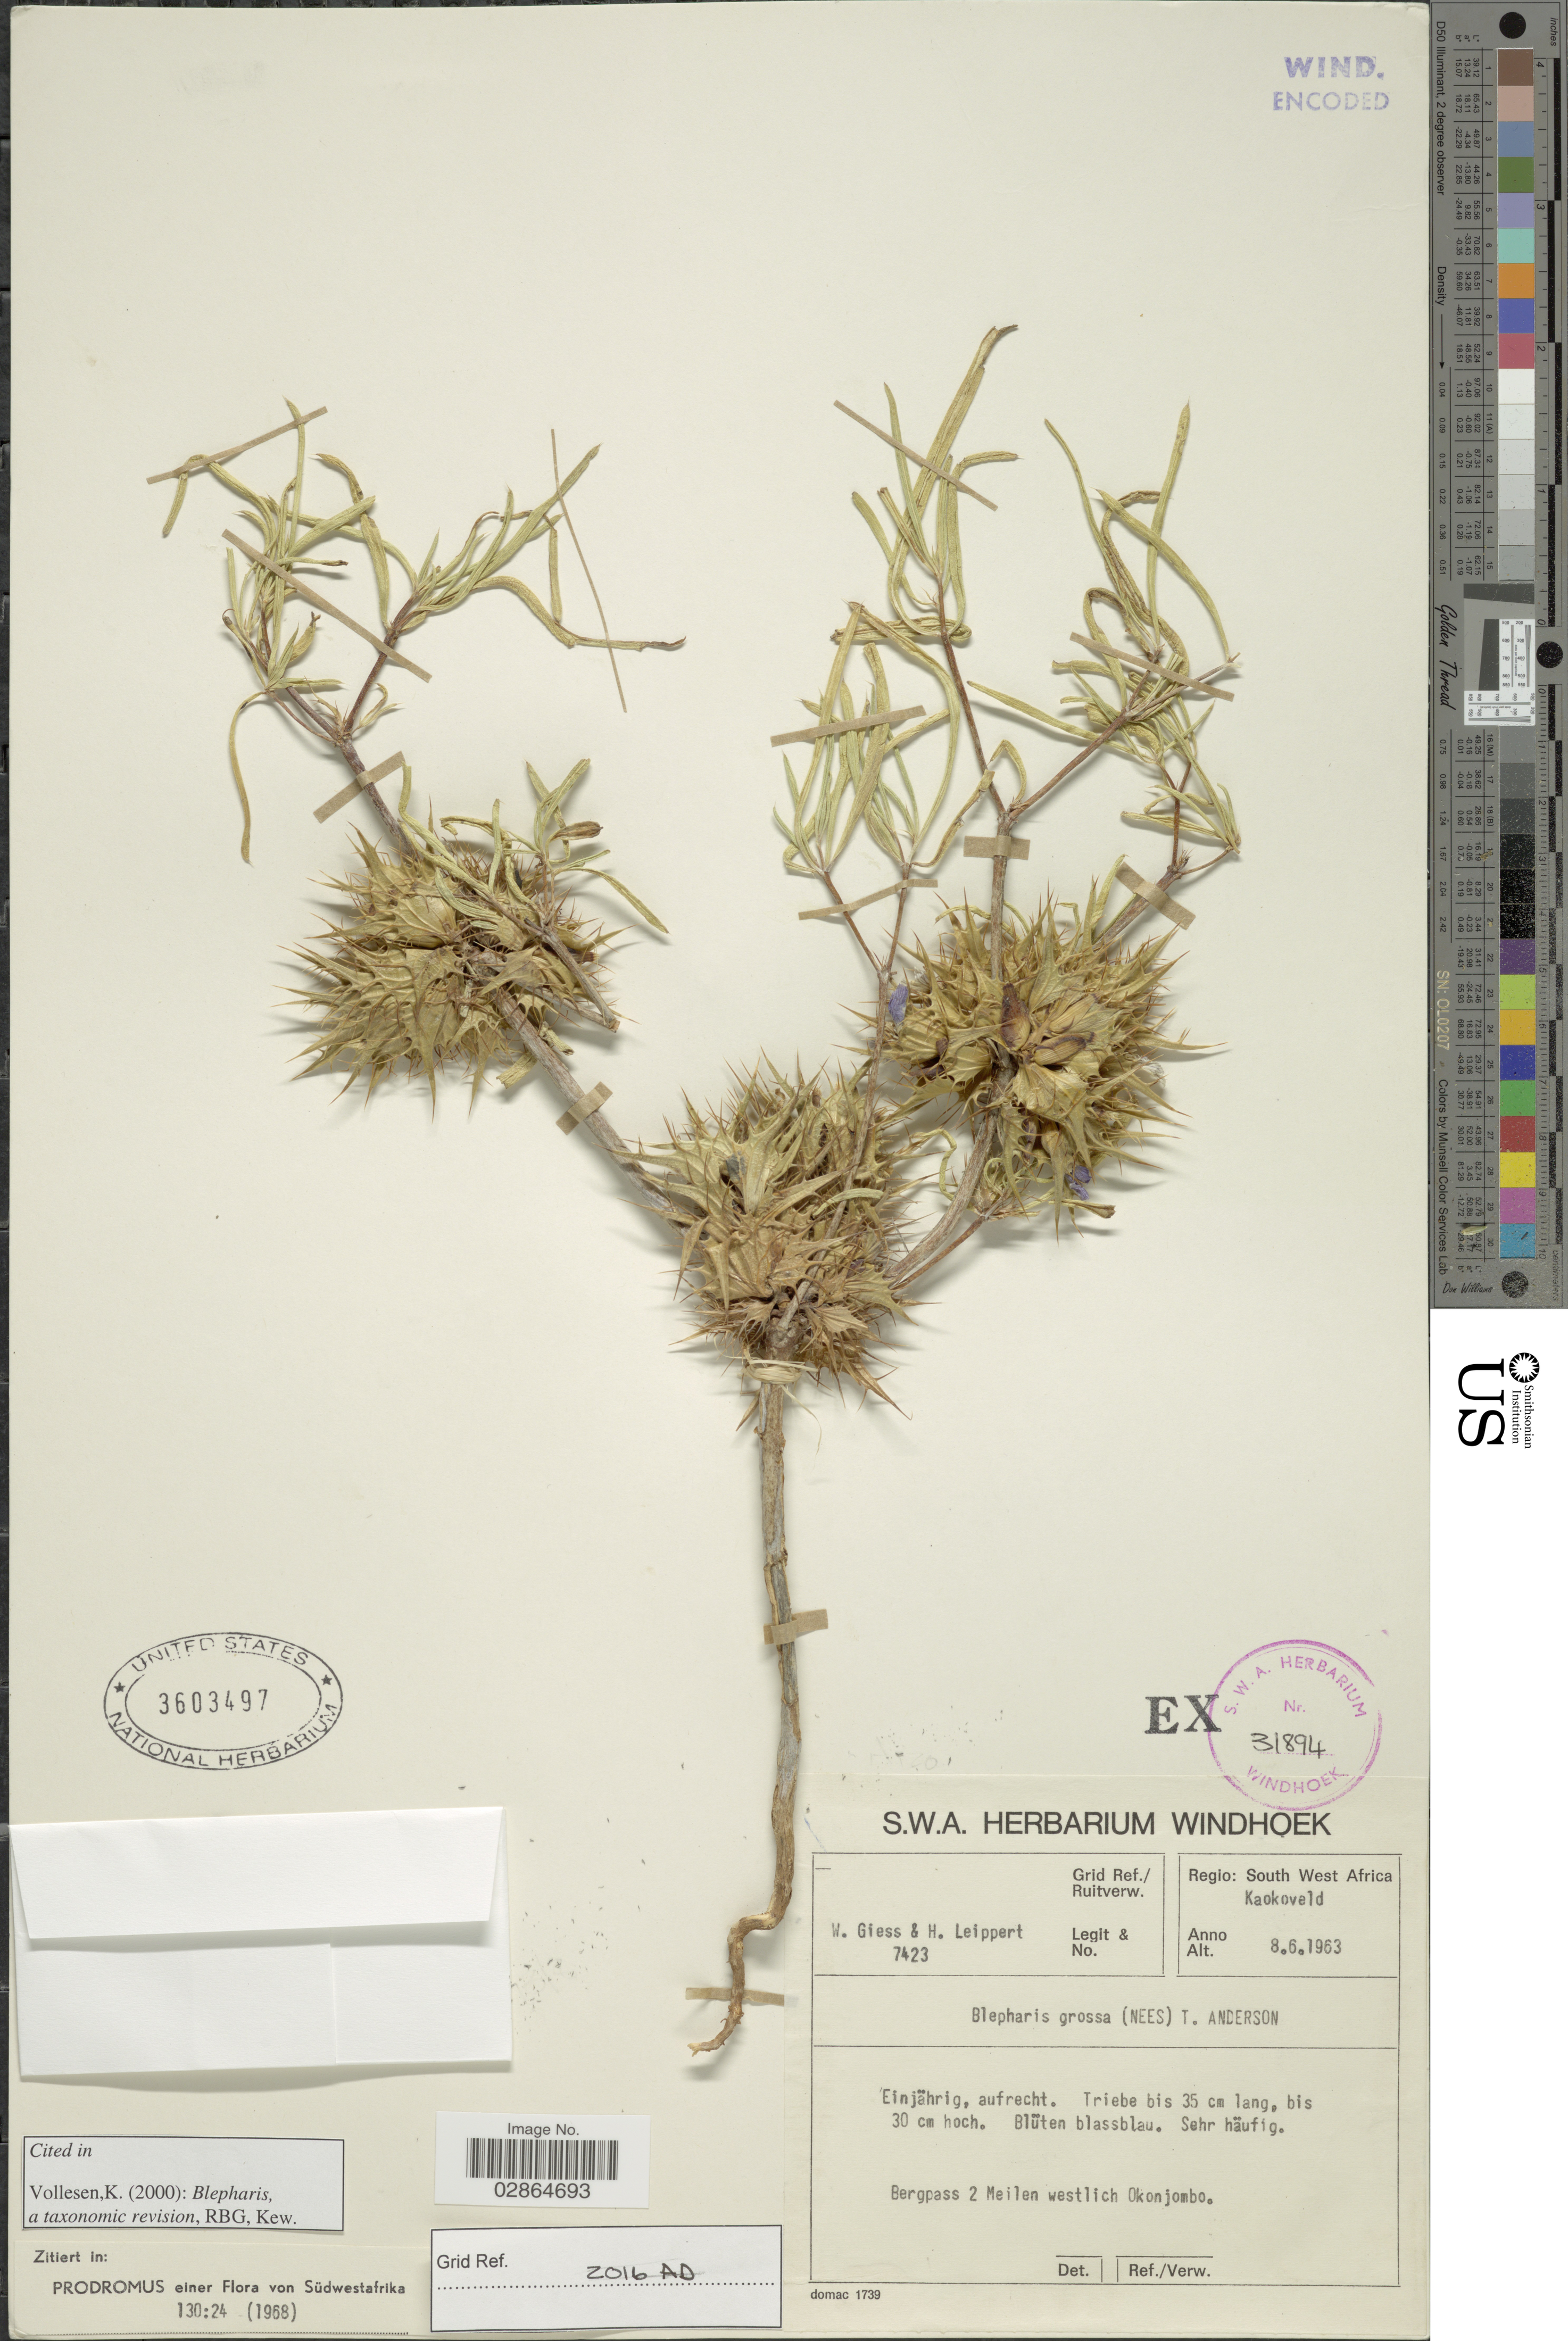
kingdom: Plantae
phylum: Tracheophyta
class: Magnoliopsida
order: Lamiales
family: Acanthaceae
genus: Blepharis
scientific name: Blepharis grossa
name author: (Nees) T. Anderson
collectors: W. Giess & H. Leippert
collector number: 7423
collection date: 1963-06-08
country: Namibia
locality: Regio: South West Africa, Kaokoveld, Bergpass 2 Meilen westlich Okonjombo.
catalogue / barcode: US 3603497